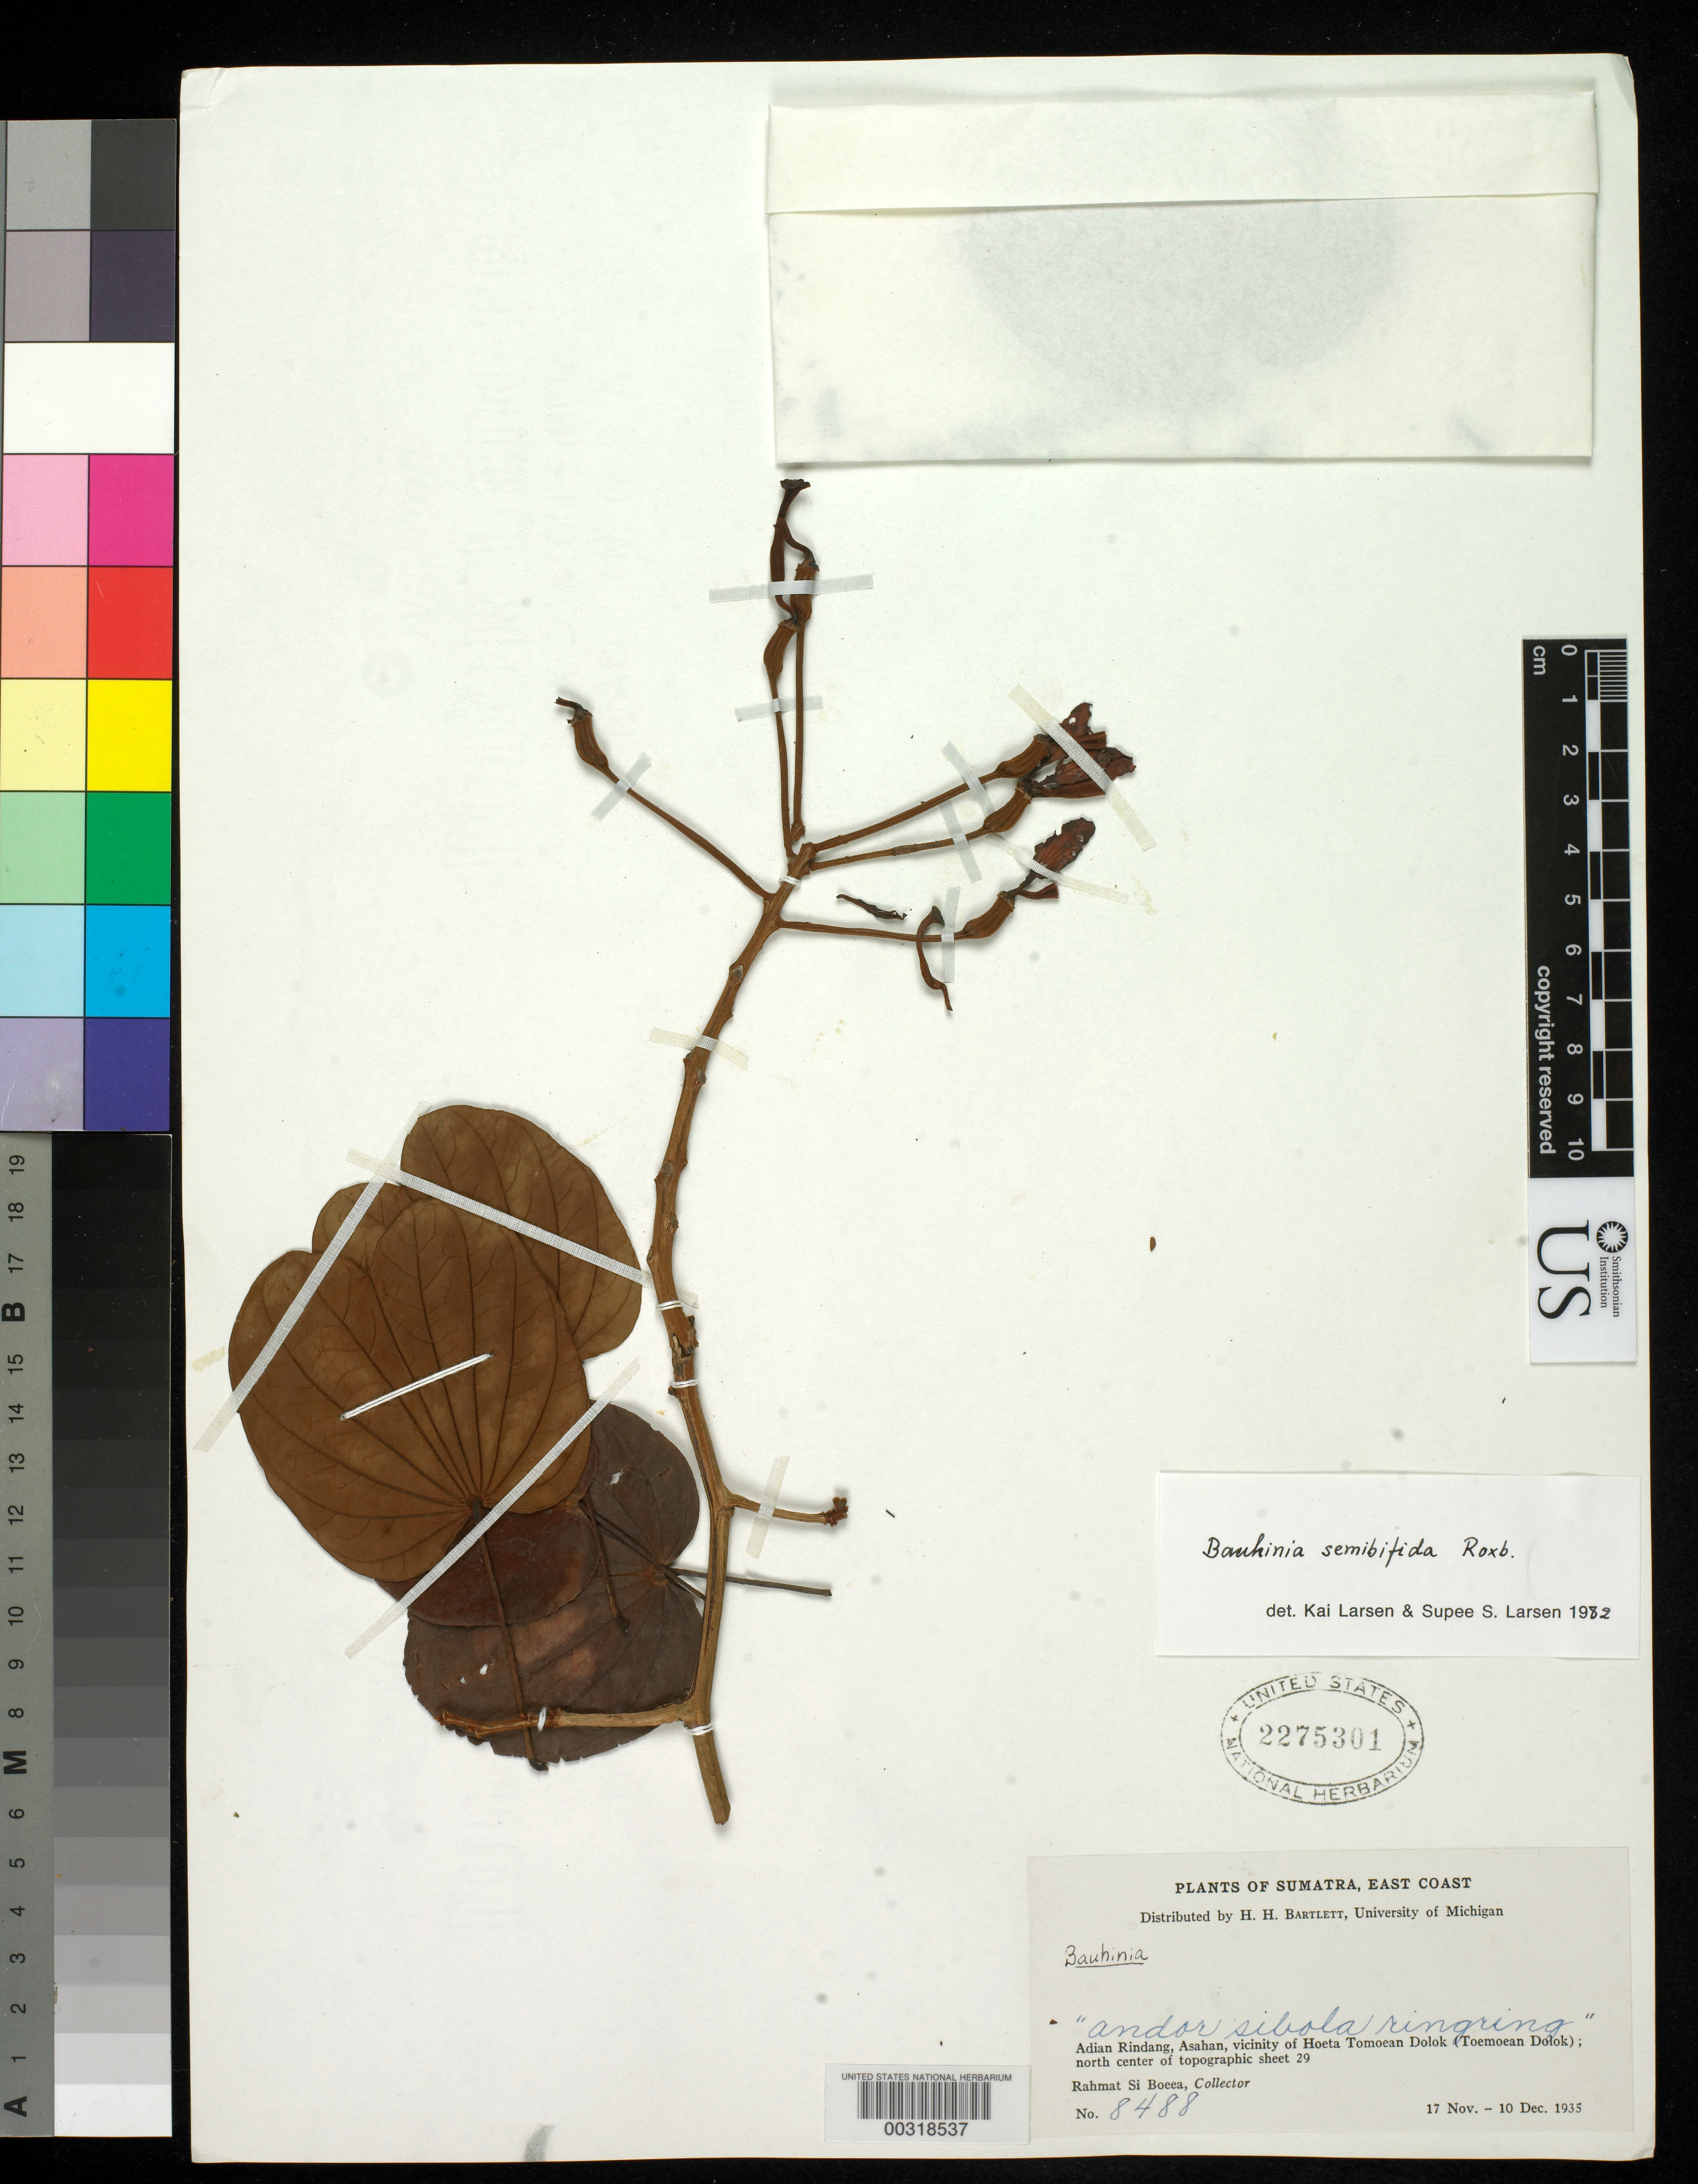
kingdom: Plantae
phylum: Tracheophyta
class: Magnoliopsida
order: Fabales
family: Fabaceae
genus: Phanera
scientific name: Phanera semibifida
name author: (Roxb.) Benth.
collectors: Rahmat Si Boeea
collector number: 8488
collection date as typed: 17 Nov 1935 to 10 Dec 1935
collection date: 1935-11-17/1935-12-10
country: Indonesia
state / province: Sumatra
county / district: Aceh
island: Sumatra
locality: Adian rindang, asahan, vicinity of hoeta tomoean dolok (toemoean dolok)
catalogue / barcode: US 2275301